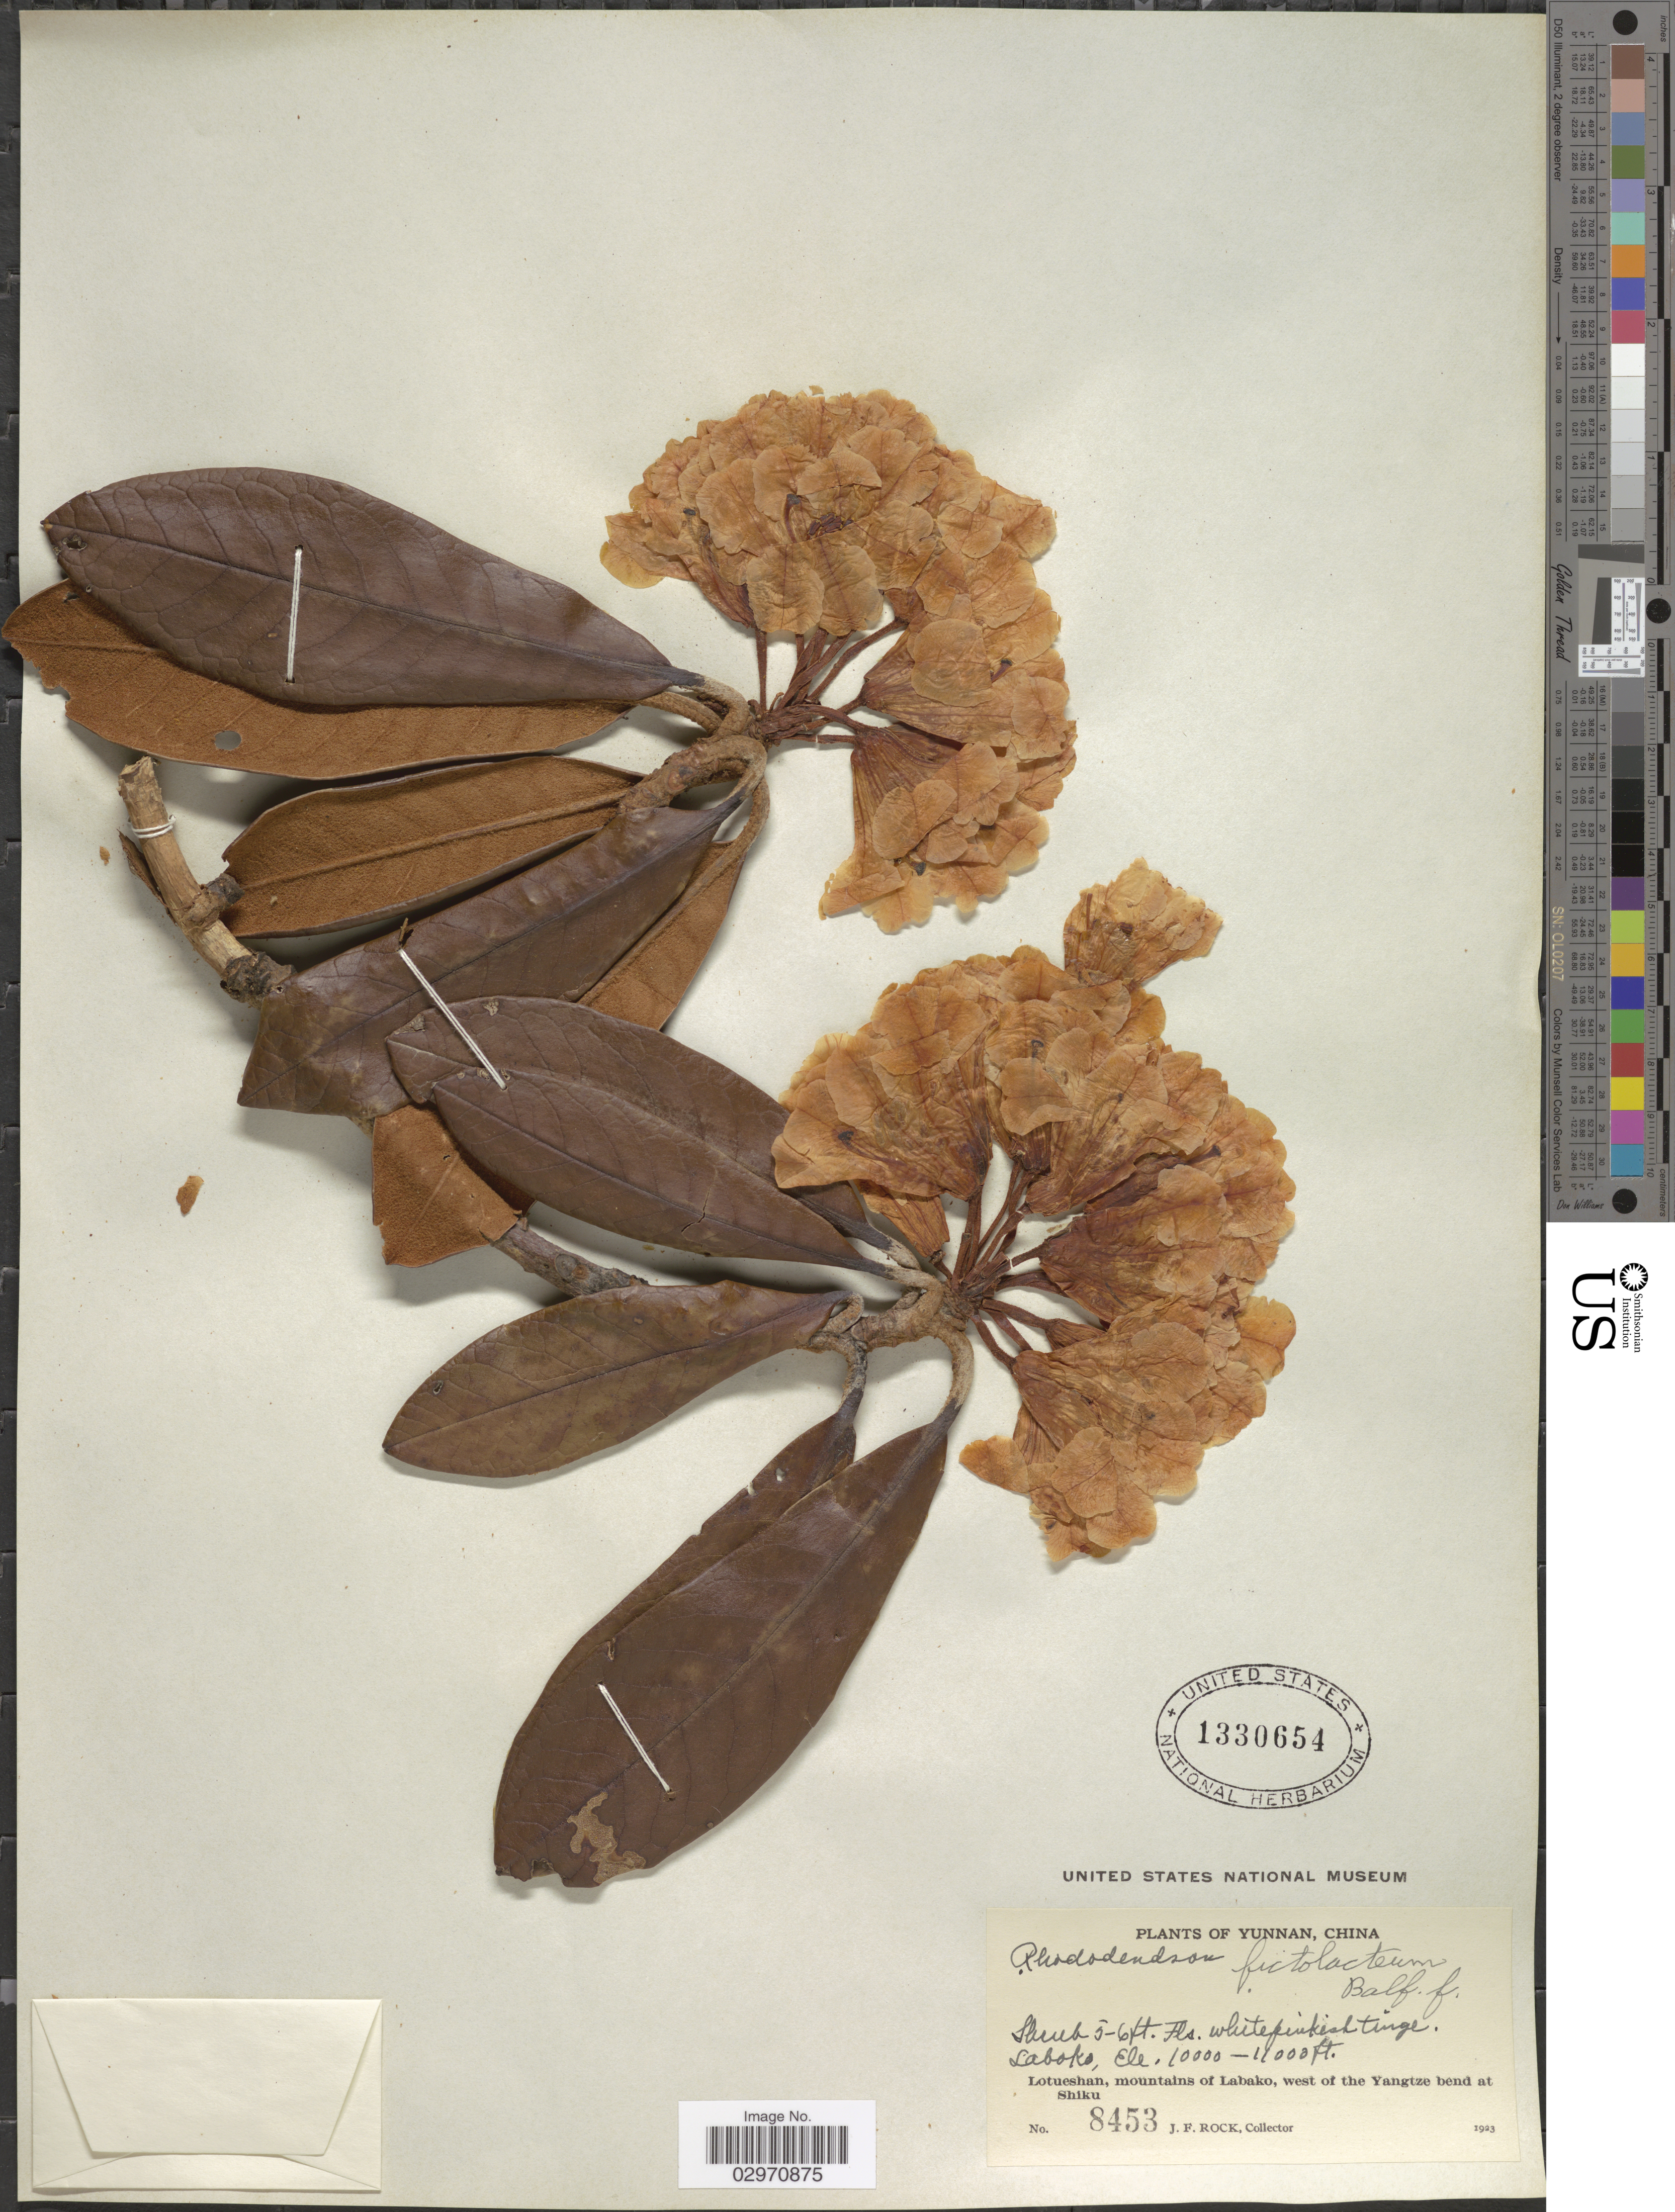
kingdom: Plantae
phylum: Tracheophyta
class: Magnoliopsida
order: Ericales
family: Ericaceae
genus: Rhododendron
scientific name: Rhododendron fictolacteum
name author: Balf. f.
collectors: J. Rock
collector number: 8453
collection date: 1923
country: China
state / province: Yunnan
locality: Lotueshan, mountains of Labako, west of the Yangtze bend at Shiku.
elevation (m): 3048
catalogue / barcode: US 1330654